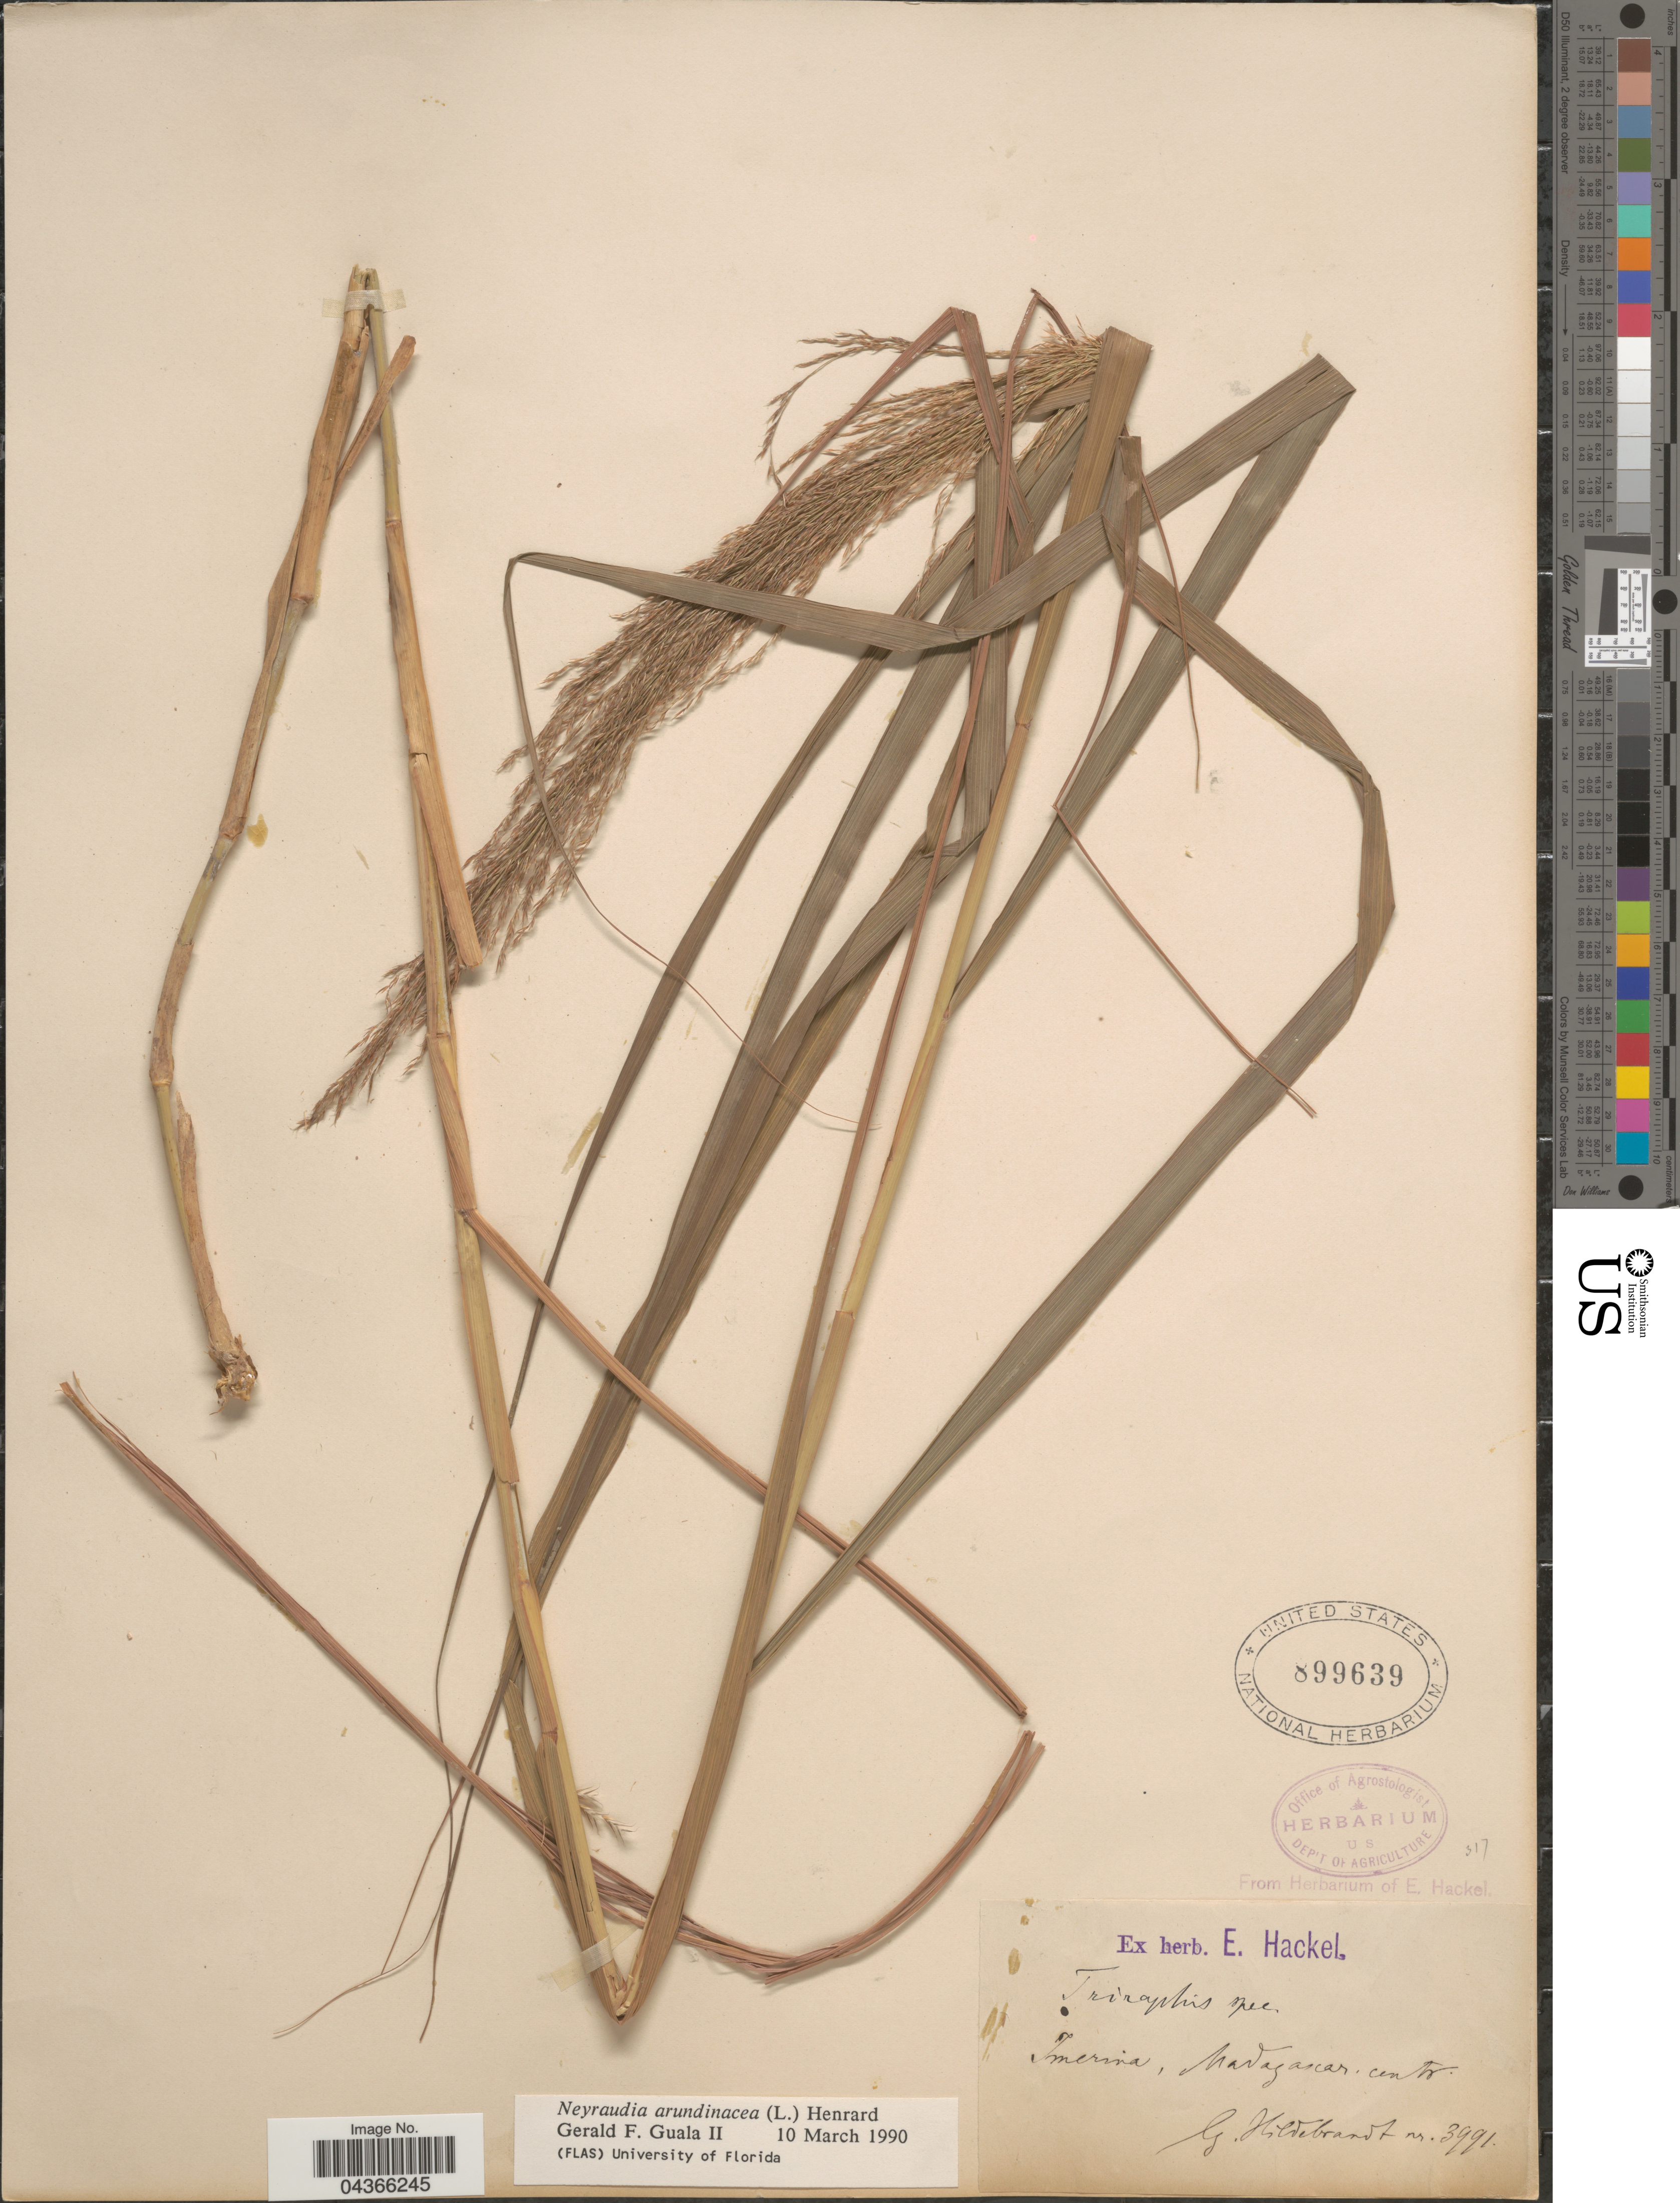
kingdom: Plantae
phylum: Tracheophyta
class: Liliopsida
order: Poales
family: Poaceae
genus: Neyraudia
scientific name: Neyraudia arundinacea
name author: (L.) Henr.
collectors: J. Hildebrandt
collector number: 3991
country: Madagascar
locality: Imerina, Madagascar, centr.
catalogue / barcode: US 899639